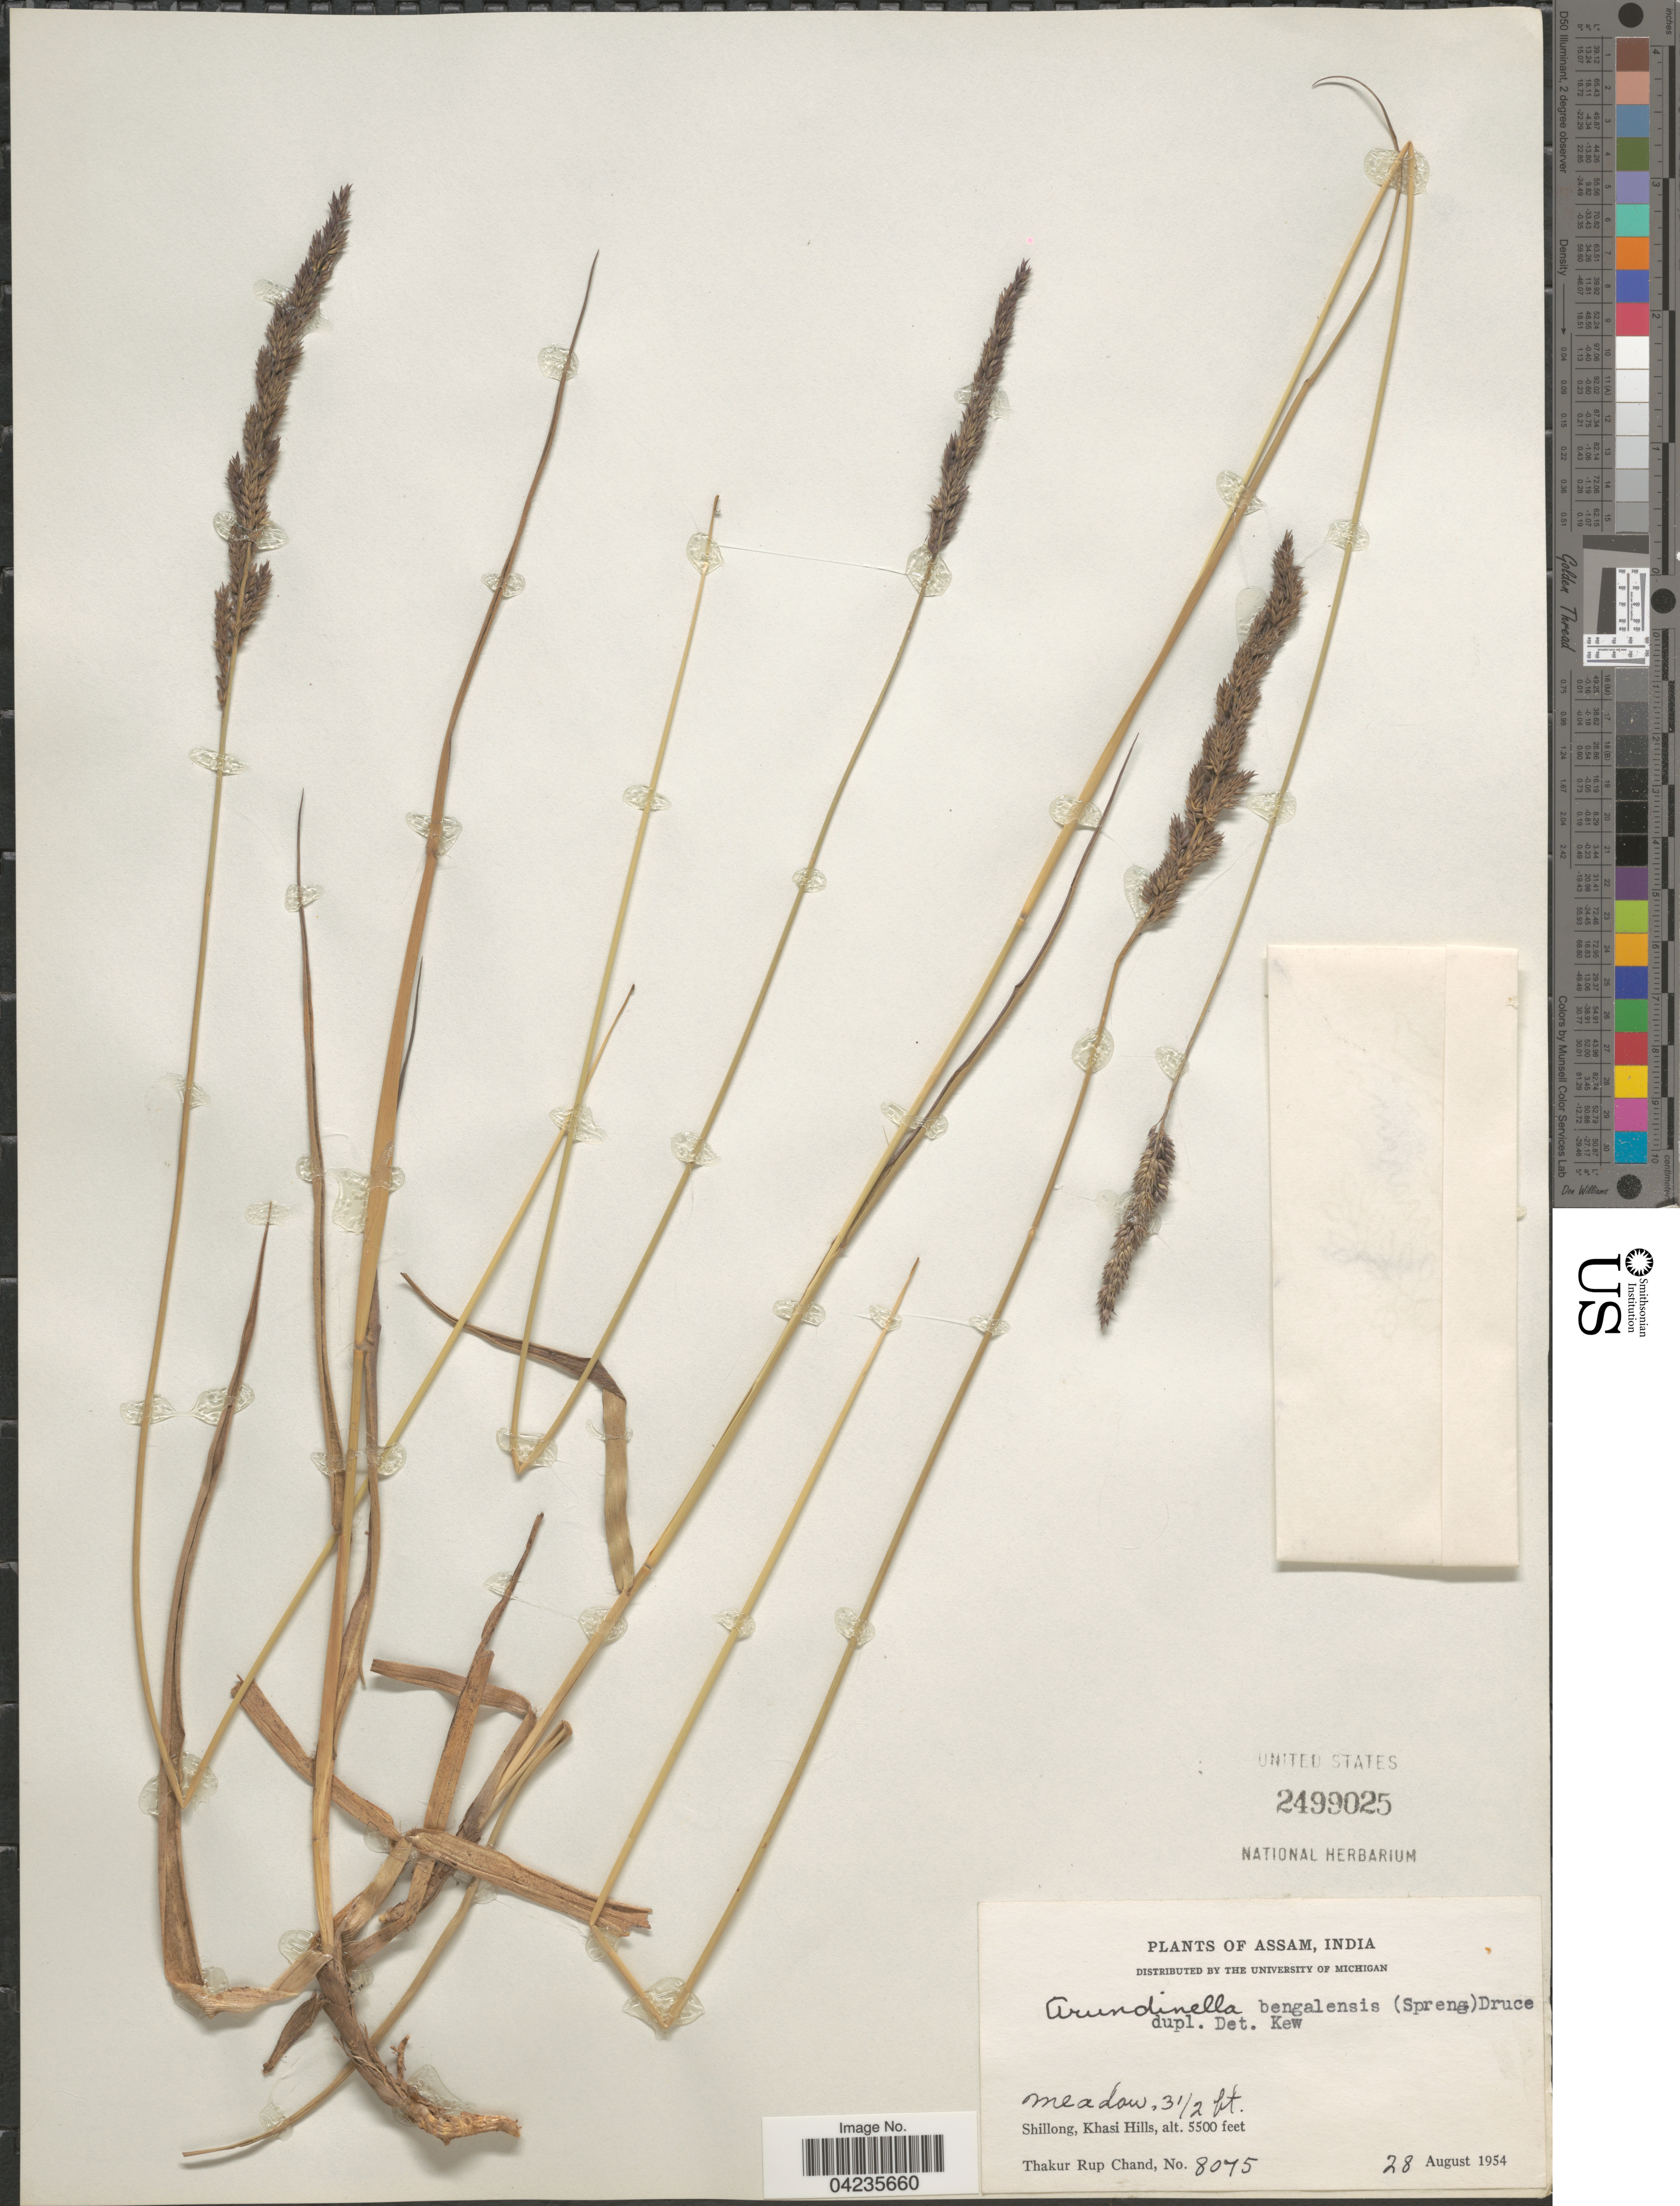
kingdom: Plantae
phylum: Tracheophyta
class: Liliopsida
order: Poales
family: Poaceae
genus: Arundinella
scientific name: Arundinella bengalensis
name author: (Spreng.) Druce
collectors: T. R. Chand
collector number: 8075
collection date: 1954-08-28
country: India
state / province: Meghalaya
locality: Shillong, Khasi Hills.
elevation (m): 1676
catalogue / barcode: US 2499025